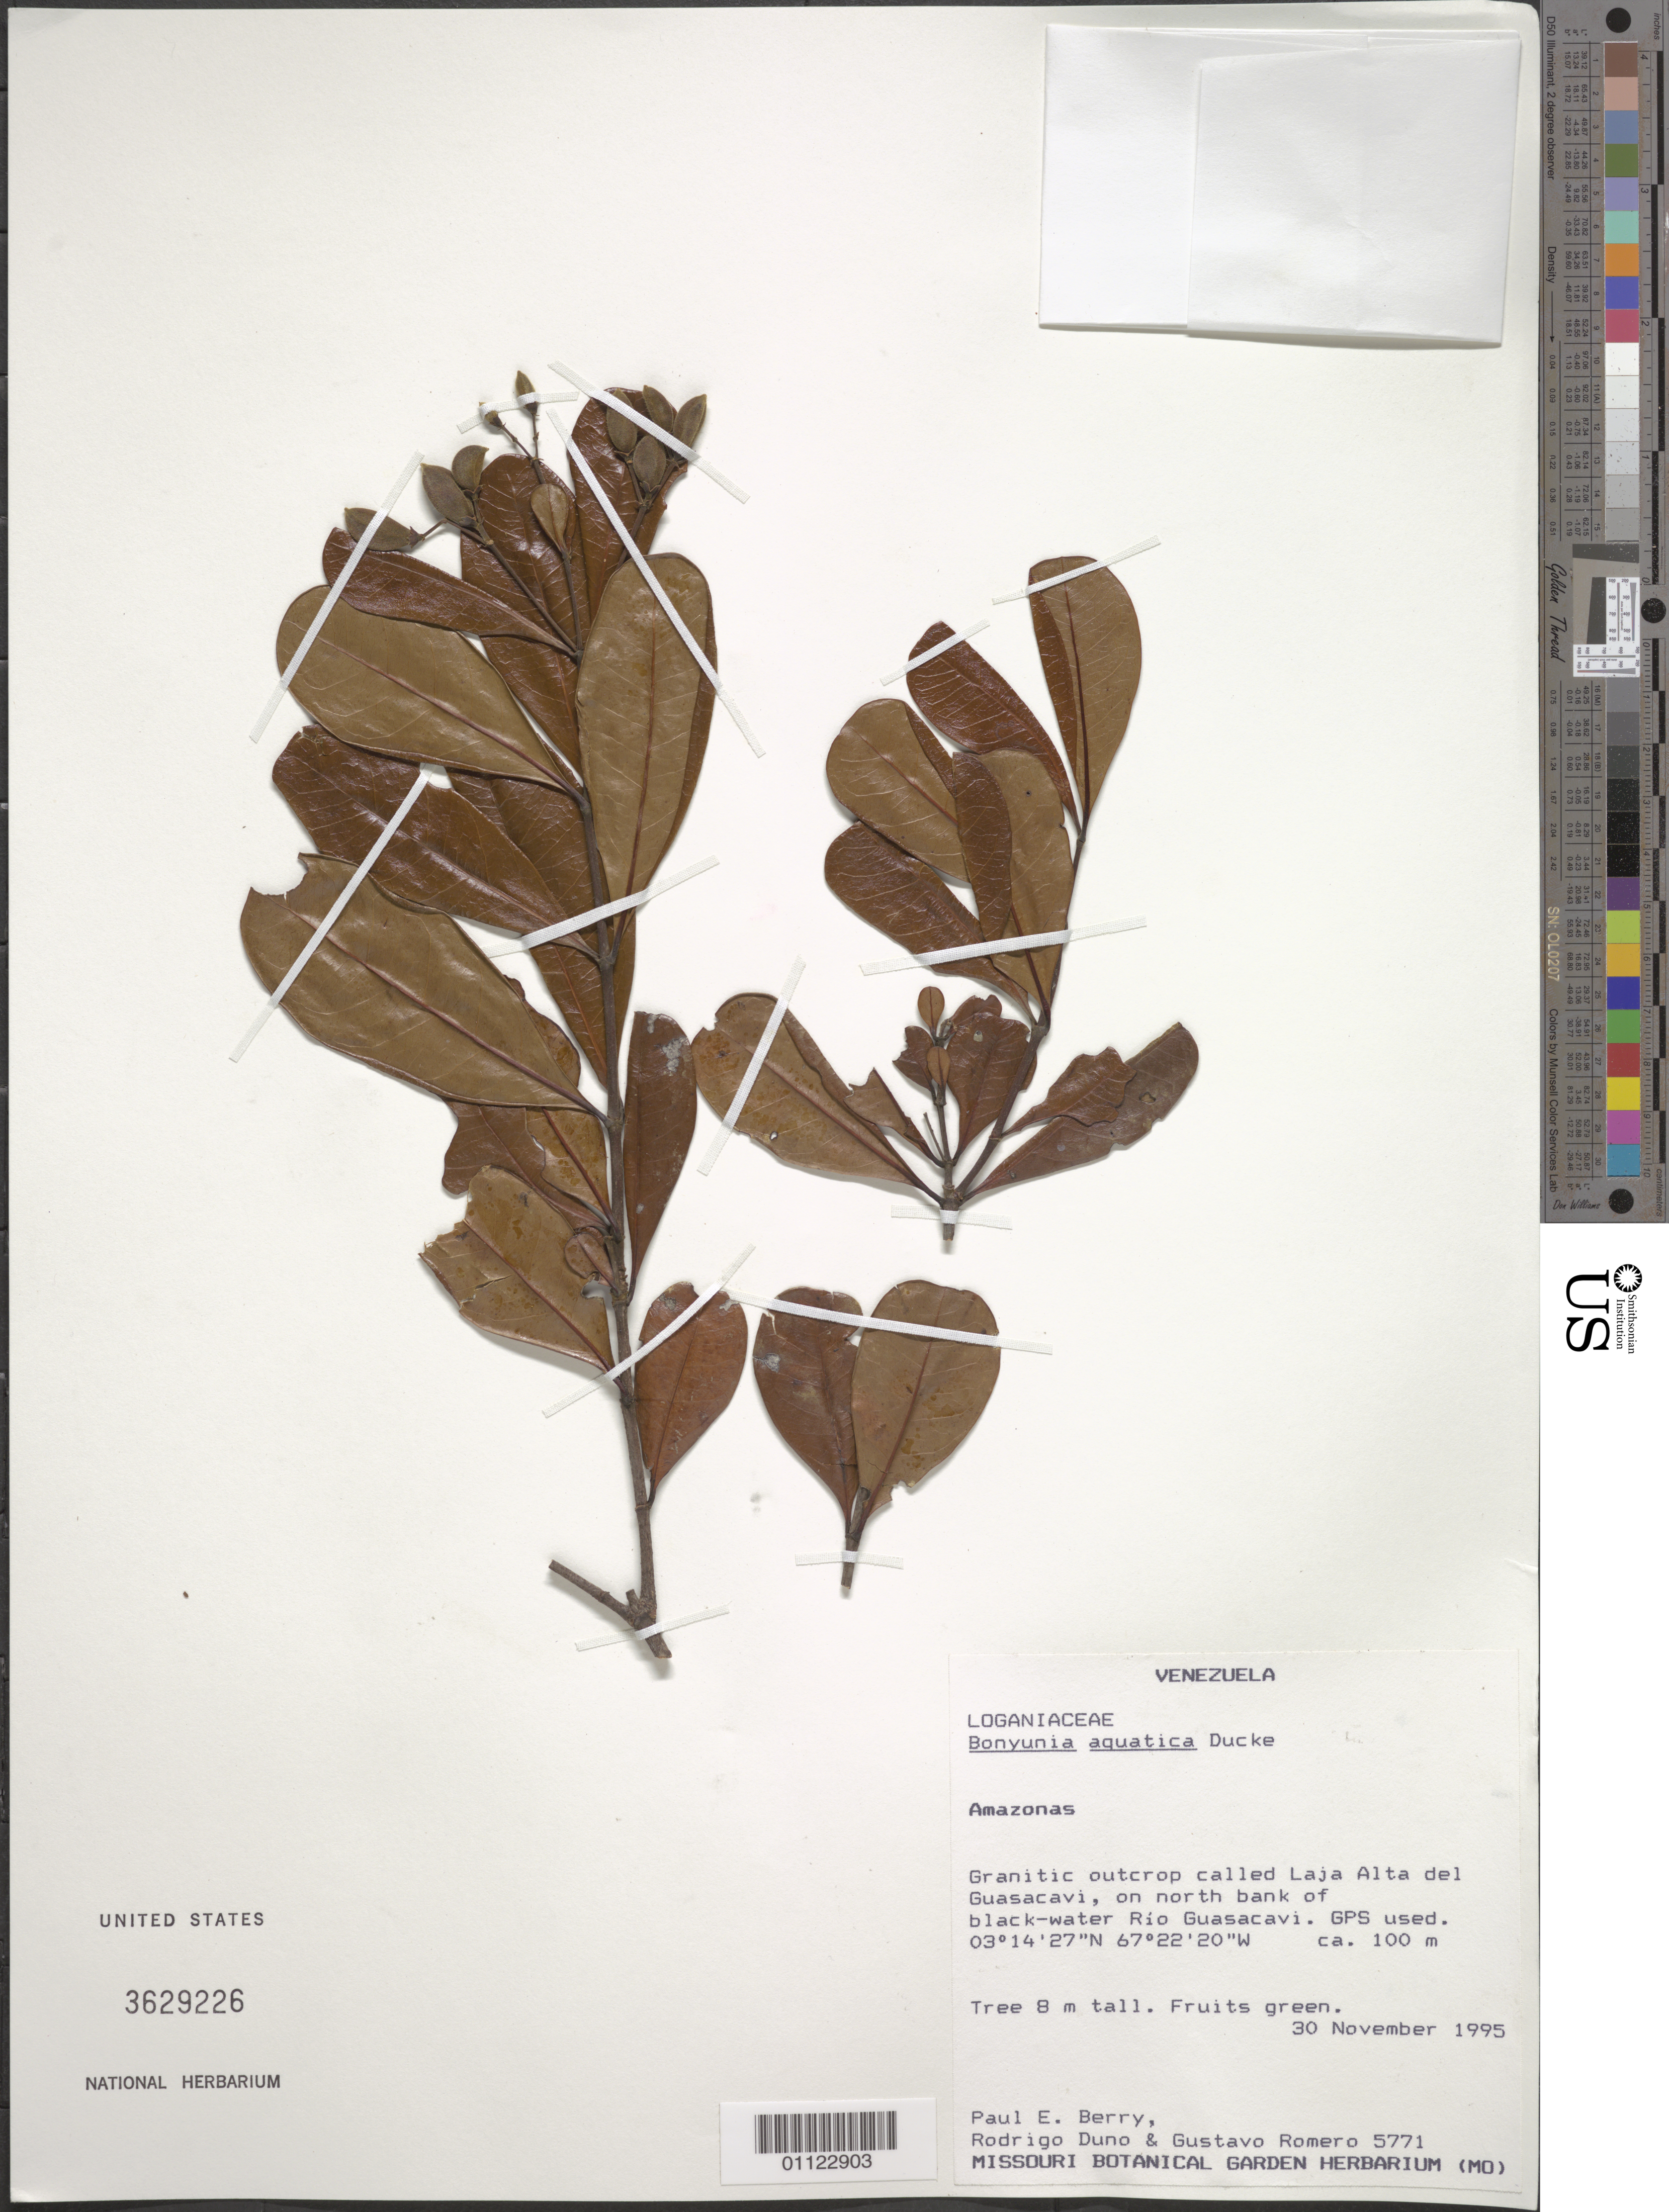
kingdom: Plantae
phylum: Tracheophyta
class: Magnoliopsida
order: Gentianales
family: Loganiaceae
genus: Bonyunia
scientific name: Bonyunia aquatica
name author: Ducke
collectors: P. E. Berry, R. Duno de Stefano & G. A. Romero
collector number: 5771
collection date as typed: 30-Nov-95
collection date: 1995-11-30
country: Venezuela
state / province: Amazonas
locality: Laja Alta del Guasacavi, on north bank of black-water Río Guasacavi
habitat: Granitic outcrop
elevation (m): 100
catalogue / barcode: US 3629226